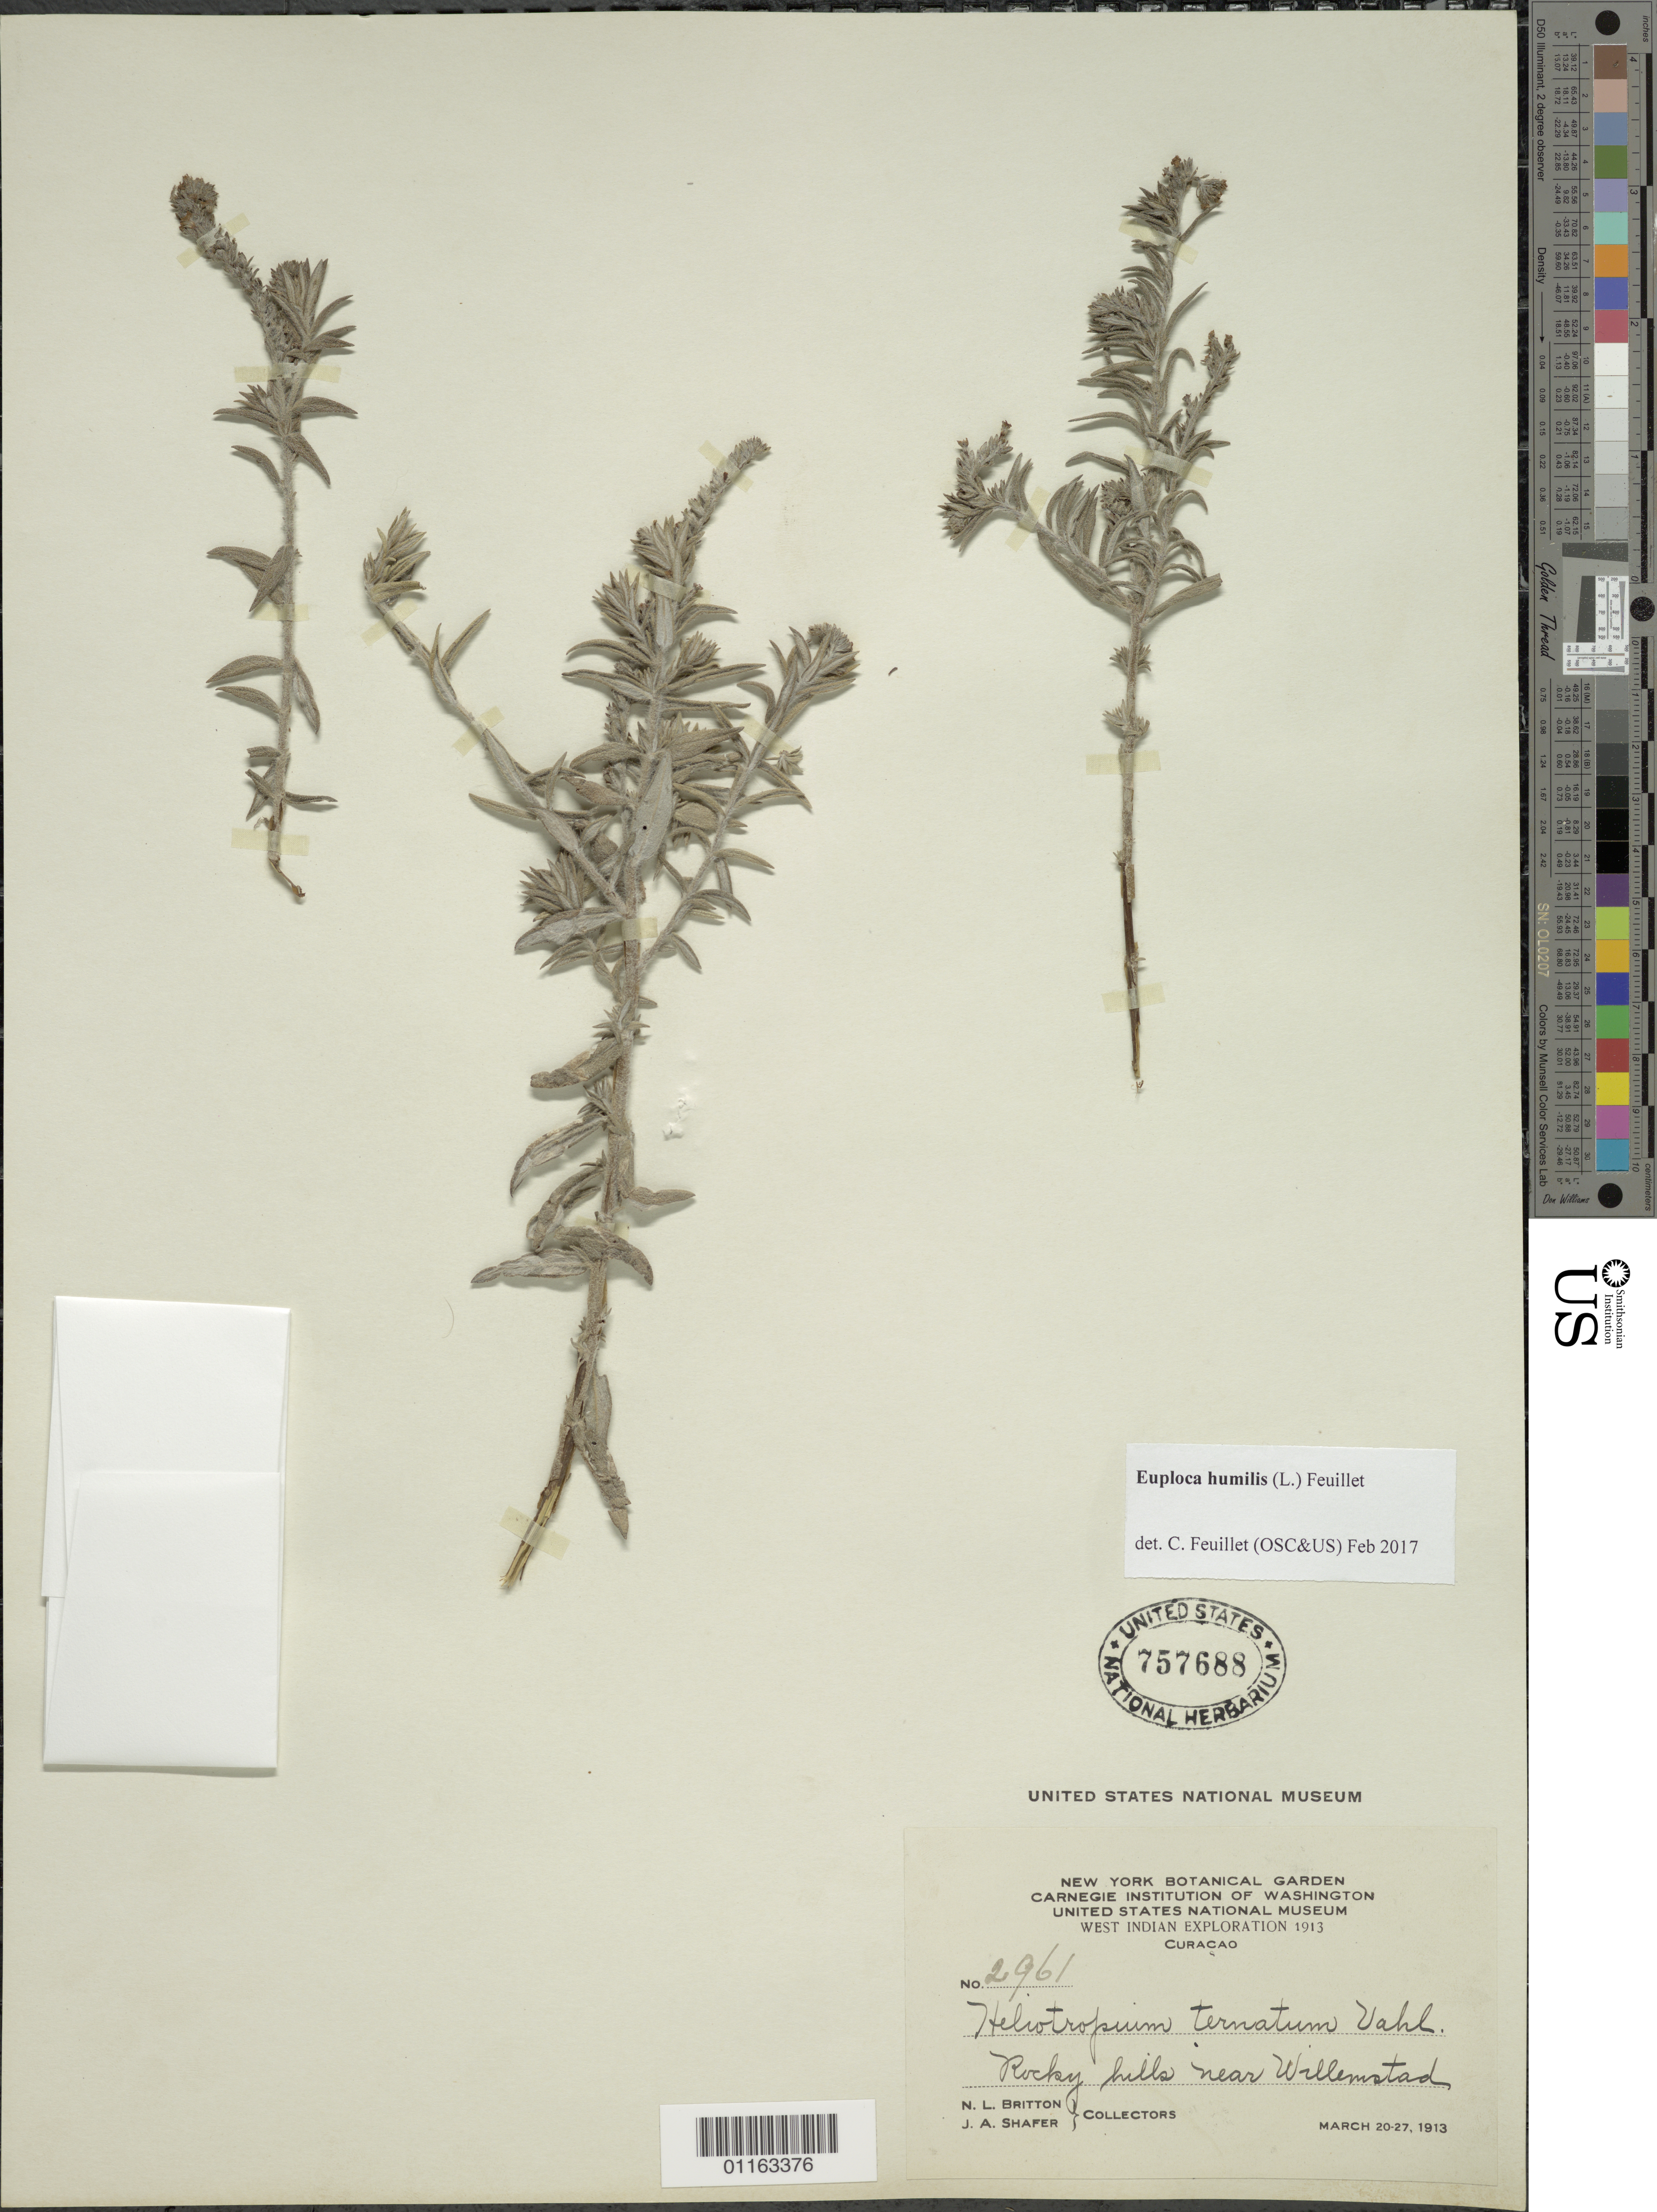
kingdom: Plantae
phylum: Tracheophyta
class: Magnoliopsida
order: Boraginales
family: Heliotropiaceae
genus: Euploca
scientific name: Euploca humilis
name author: (L.) Feuillet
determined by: Feuillet, C.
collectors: N. Britton & J. A. Shafer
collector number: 2961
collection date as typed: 20 Mar 1913 to 27 Mar 1913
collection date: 1913-03-20/1913-03-27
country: Netherlands Antilles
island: Curaçao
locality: Near Willemstad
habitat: Rocky hills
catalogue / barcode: US 757688